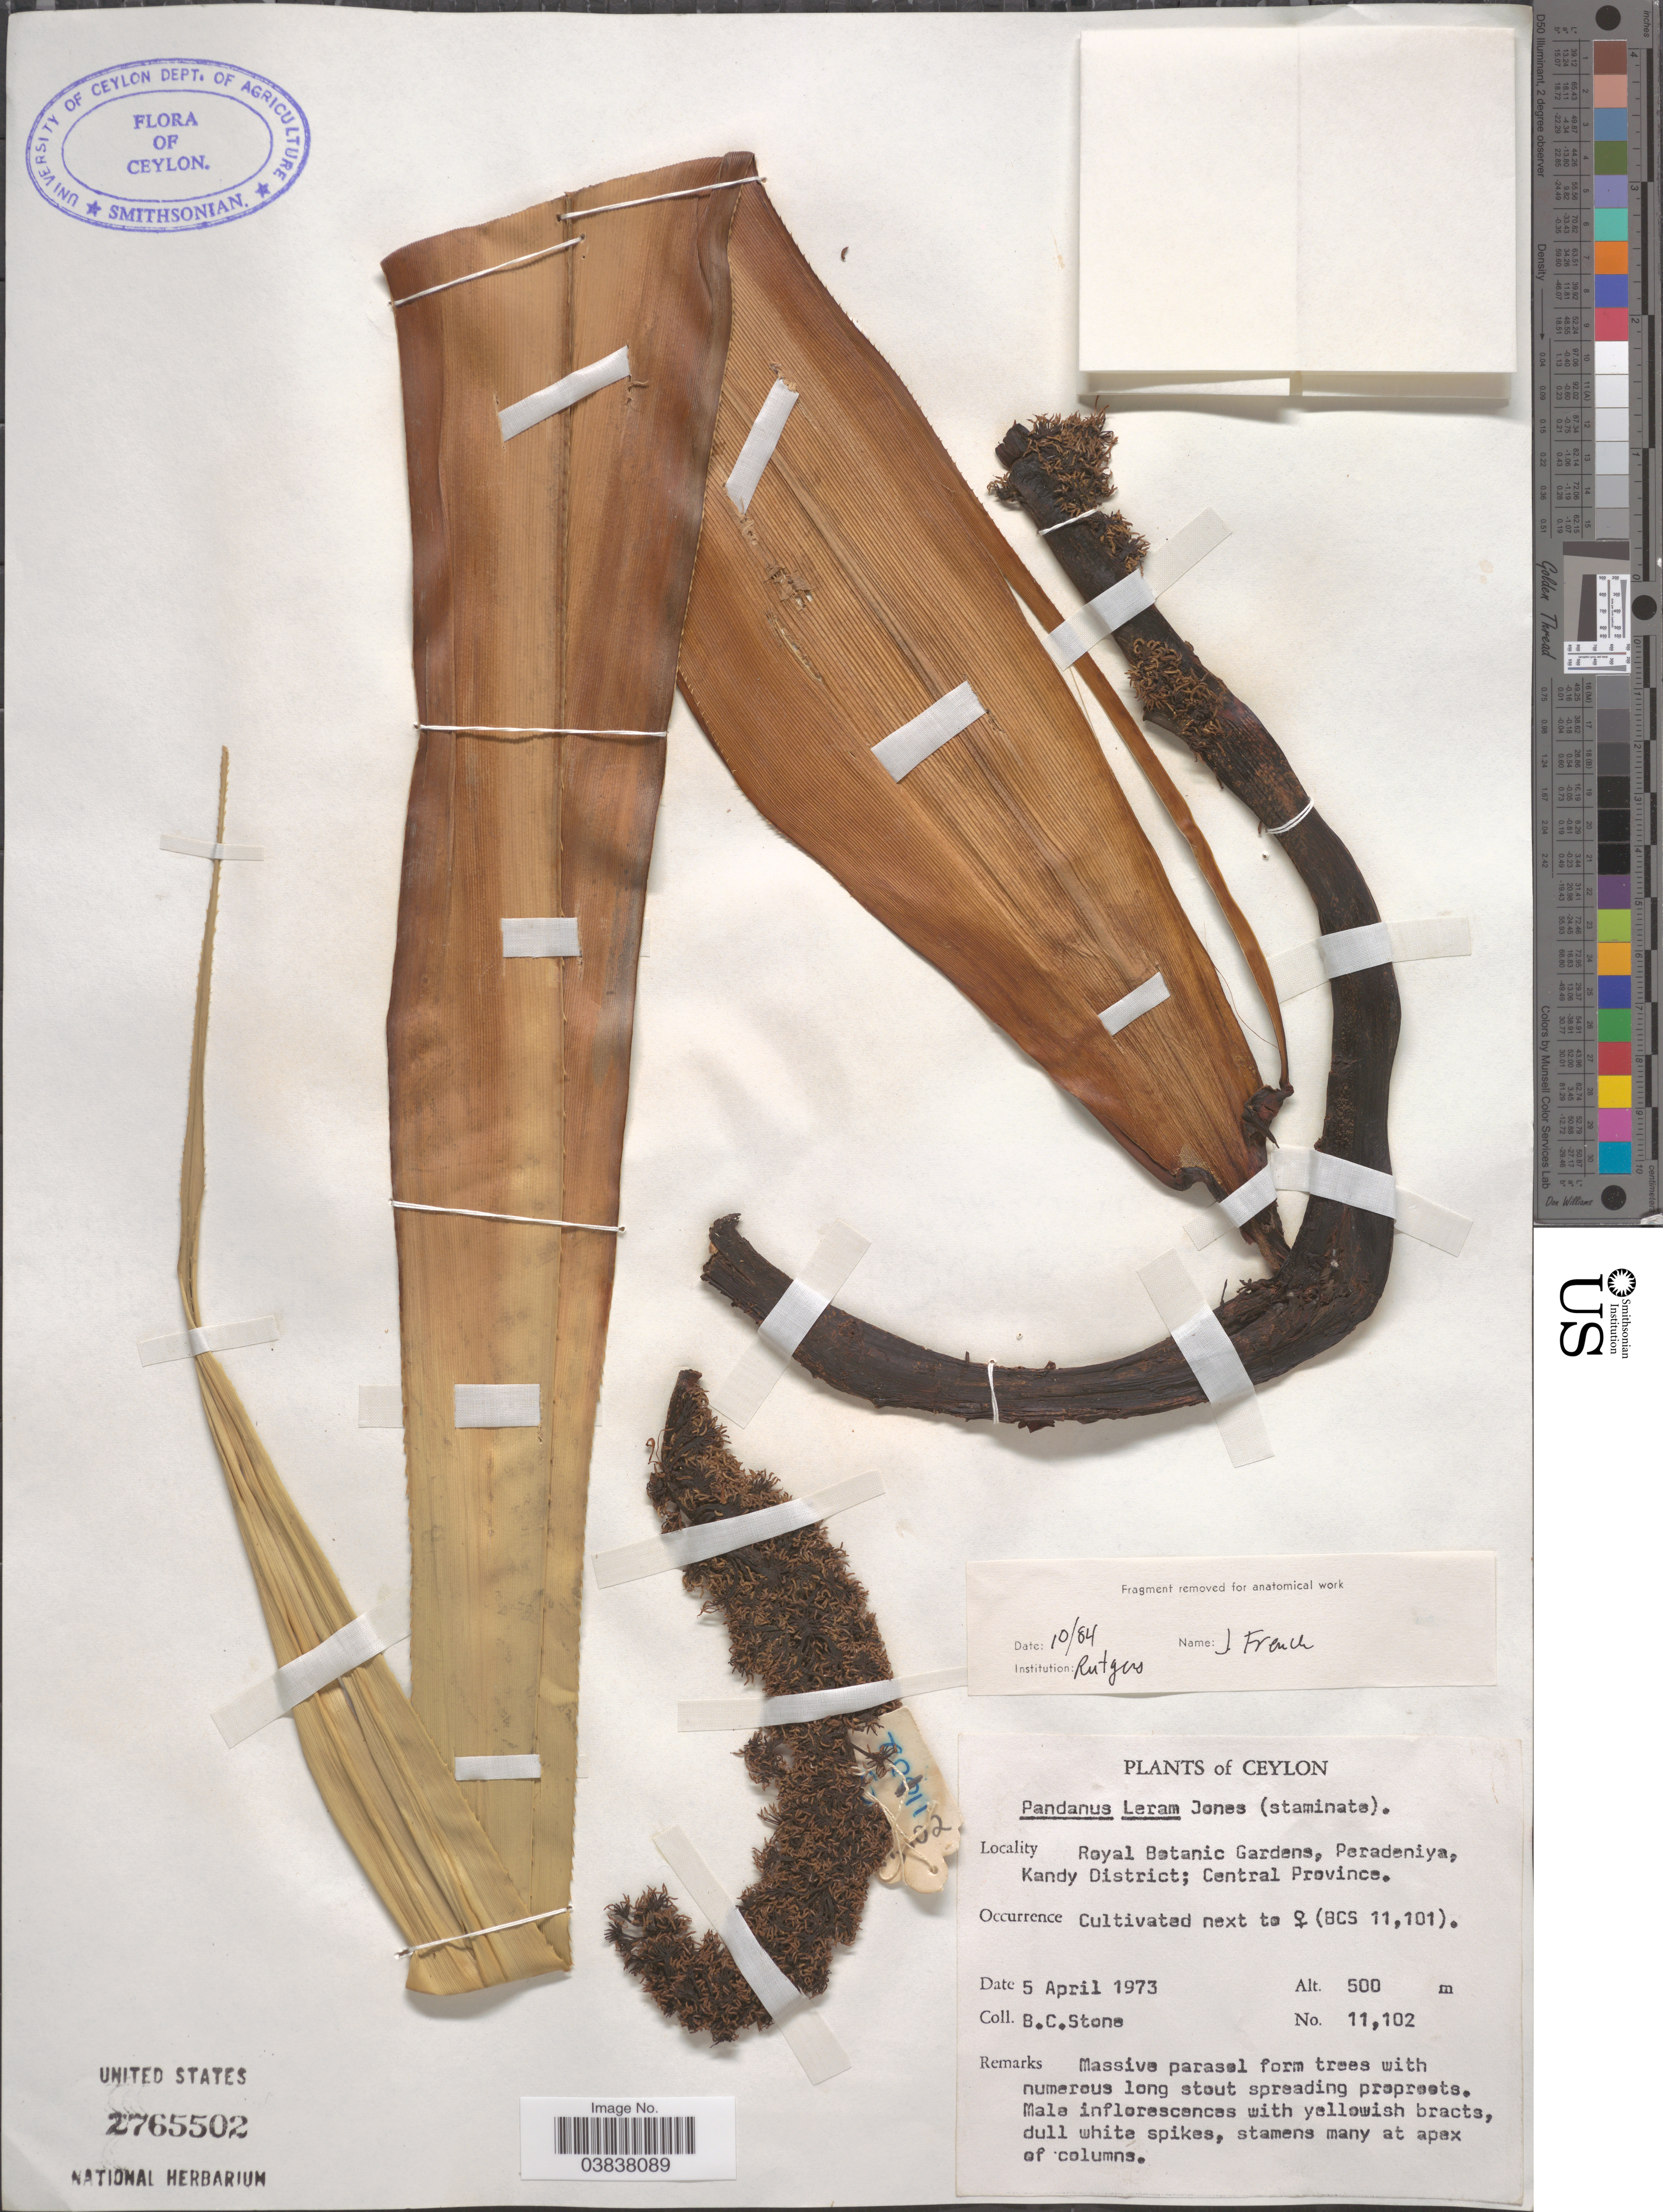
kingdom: Plantae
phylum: Tracheophyta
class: Liliopsida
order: Pandanales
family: Pandanaceae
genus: Pandanus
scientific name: Pandanus leram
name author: Voigt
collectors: B. C. Stone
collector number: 11102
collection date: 1973-04-05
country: Sri Lanka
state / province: Central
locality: Ceylon. Royal Botanic Gardens, Peradeniya, Kandy District.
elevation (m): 500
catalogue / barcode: US 2765502